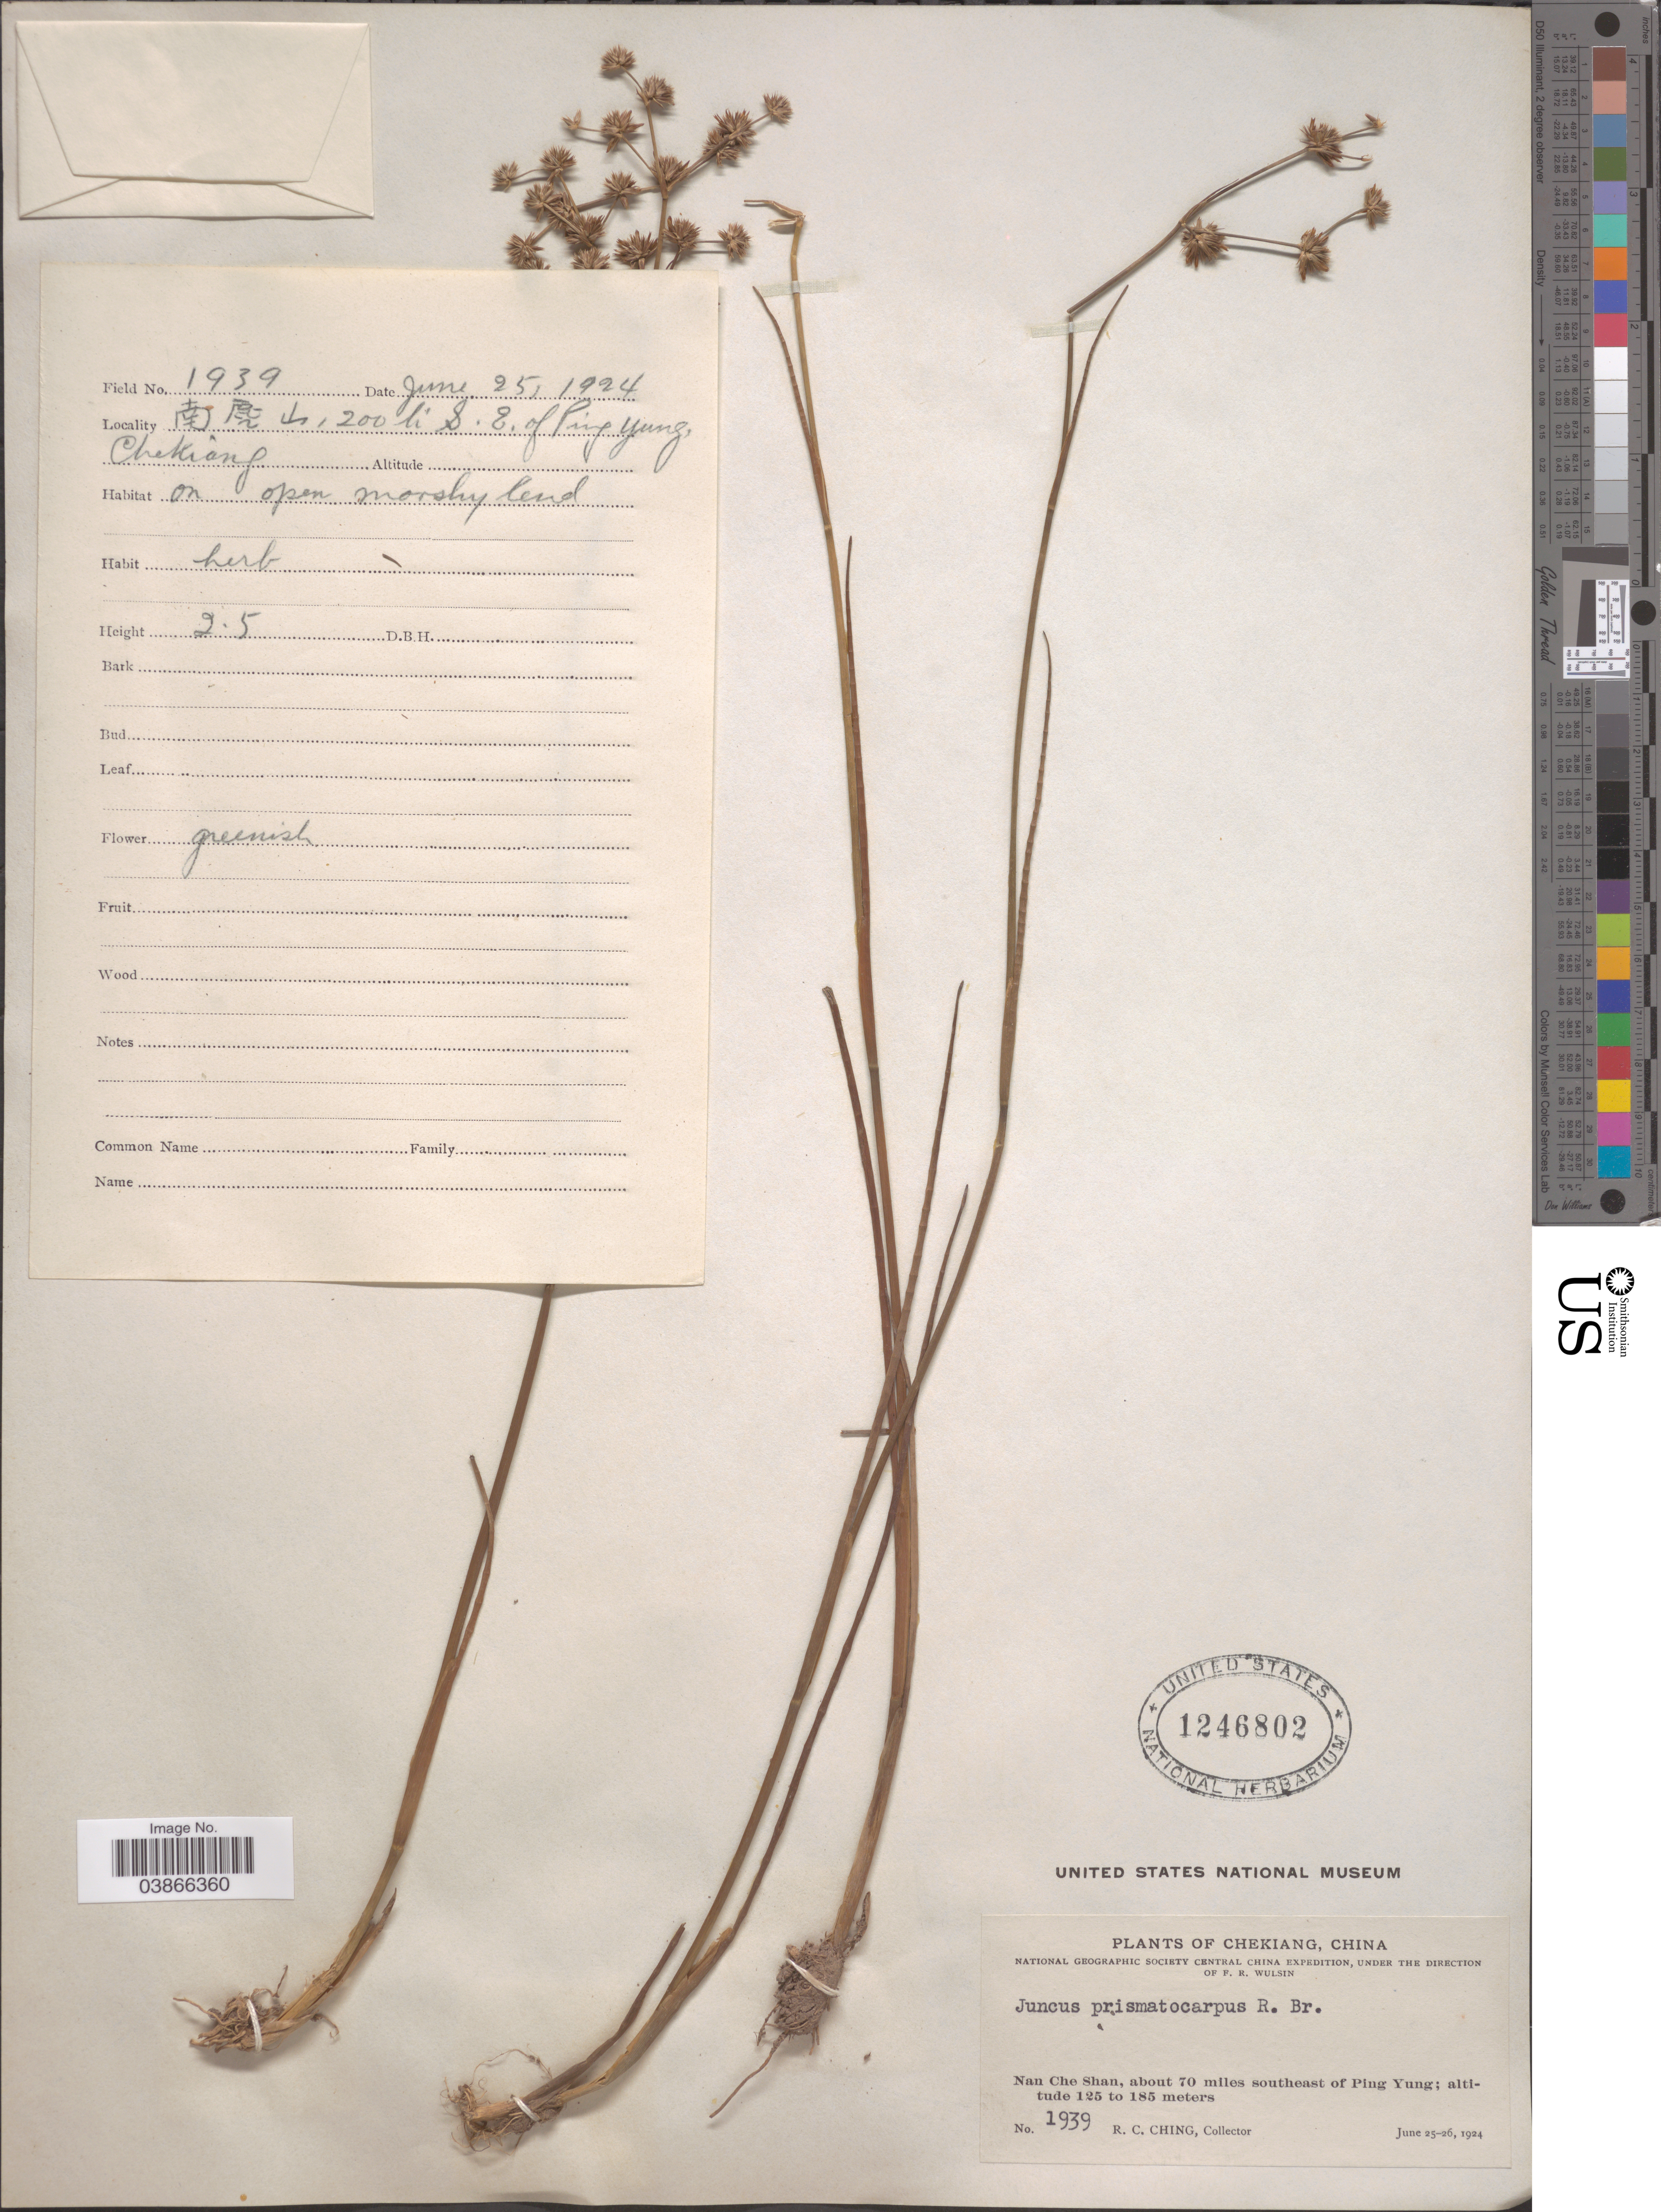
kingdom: Plantae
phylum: Tracheophyta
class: Liliopsida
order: Poales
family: Juncaceae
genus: Juncus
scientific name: Juncus prismatocarpus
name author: R. Br.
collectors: R. C. Ching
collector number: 1939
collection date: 1924-06-25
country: China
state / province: Zhejiang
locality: Chekiang. Nan Che Shan, about 70 miles southeast of Ping Yung. X, 200 li S.E. of Ping Yung.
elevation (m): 125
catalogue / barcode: US 1246802